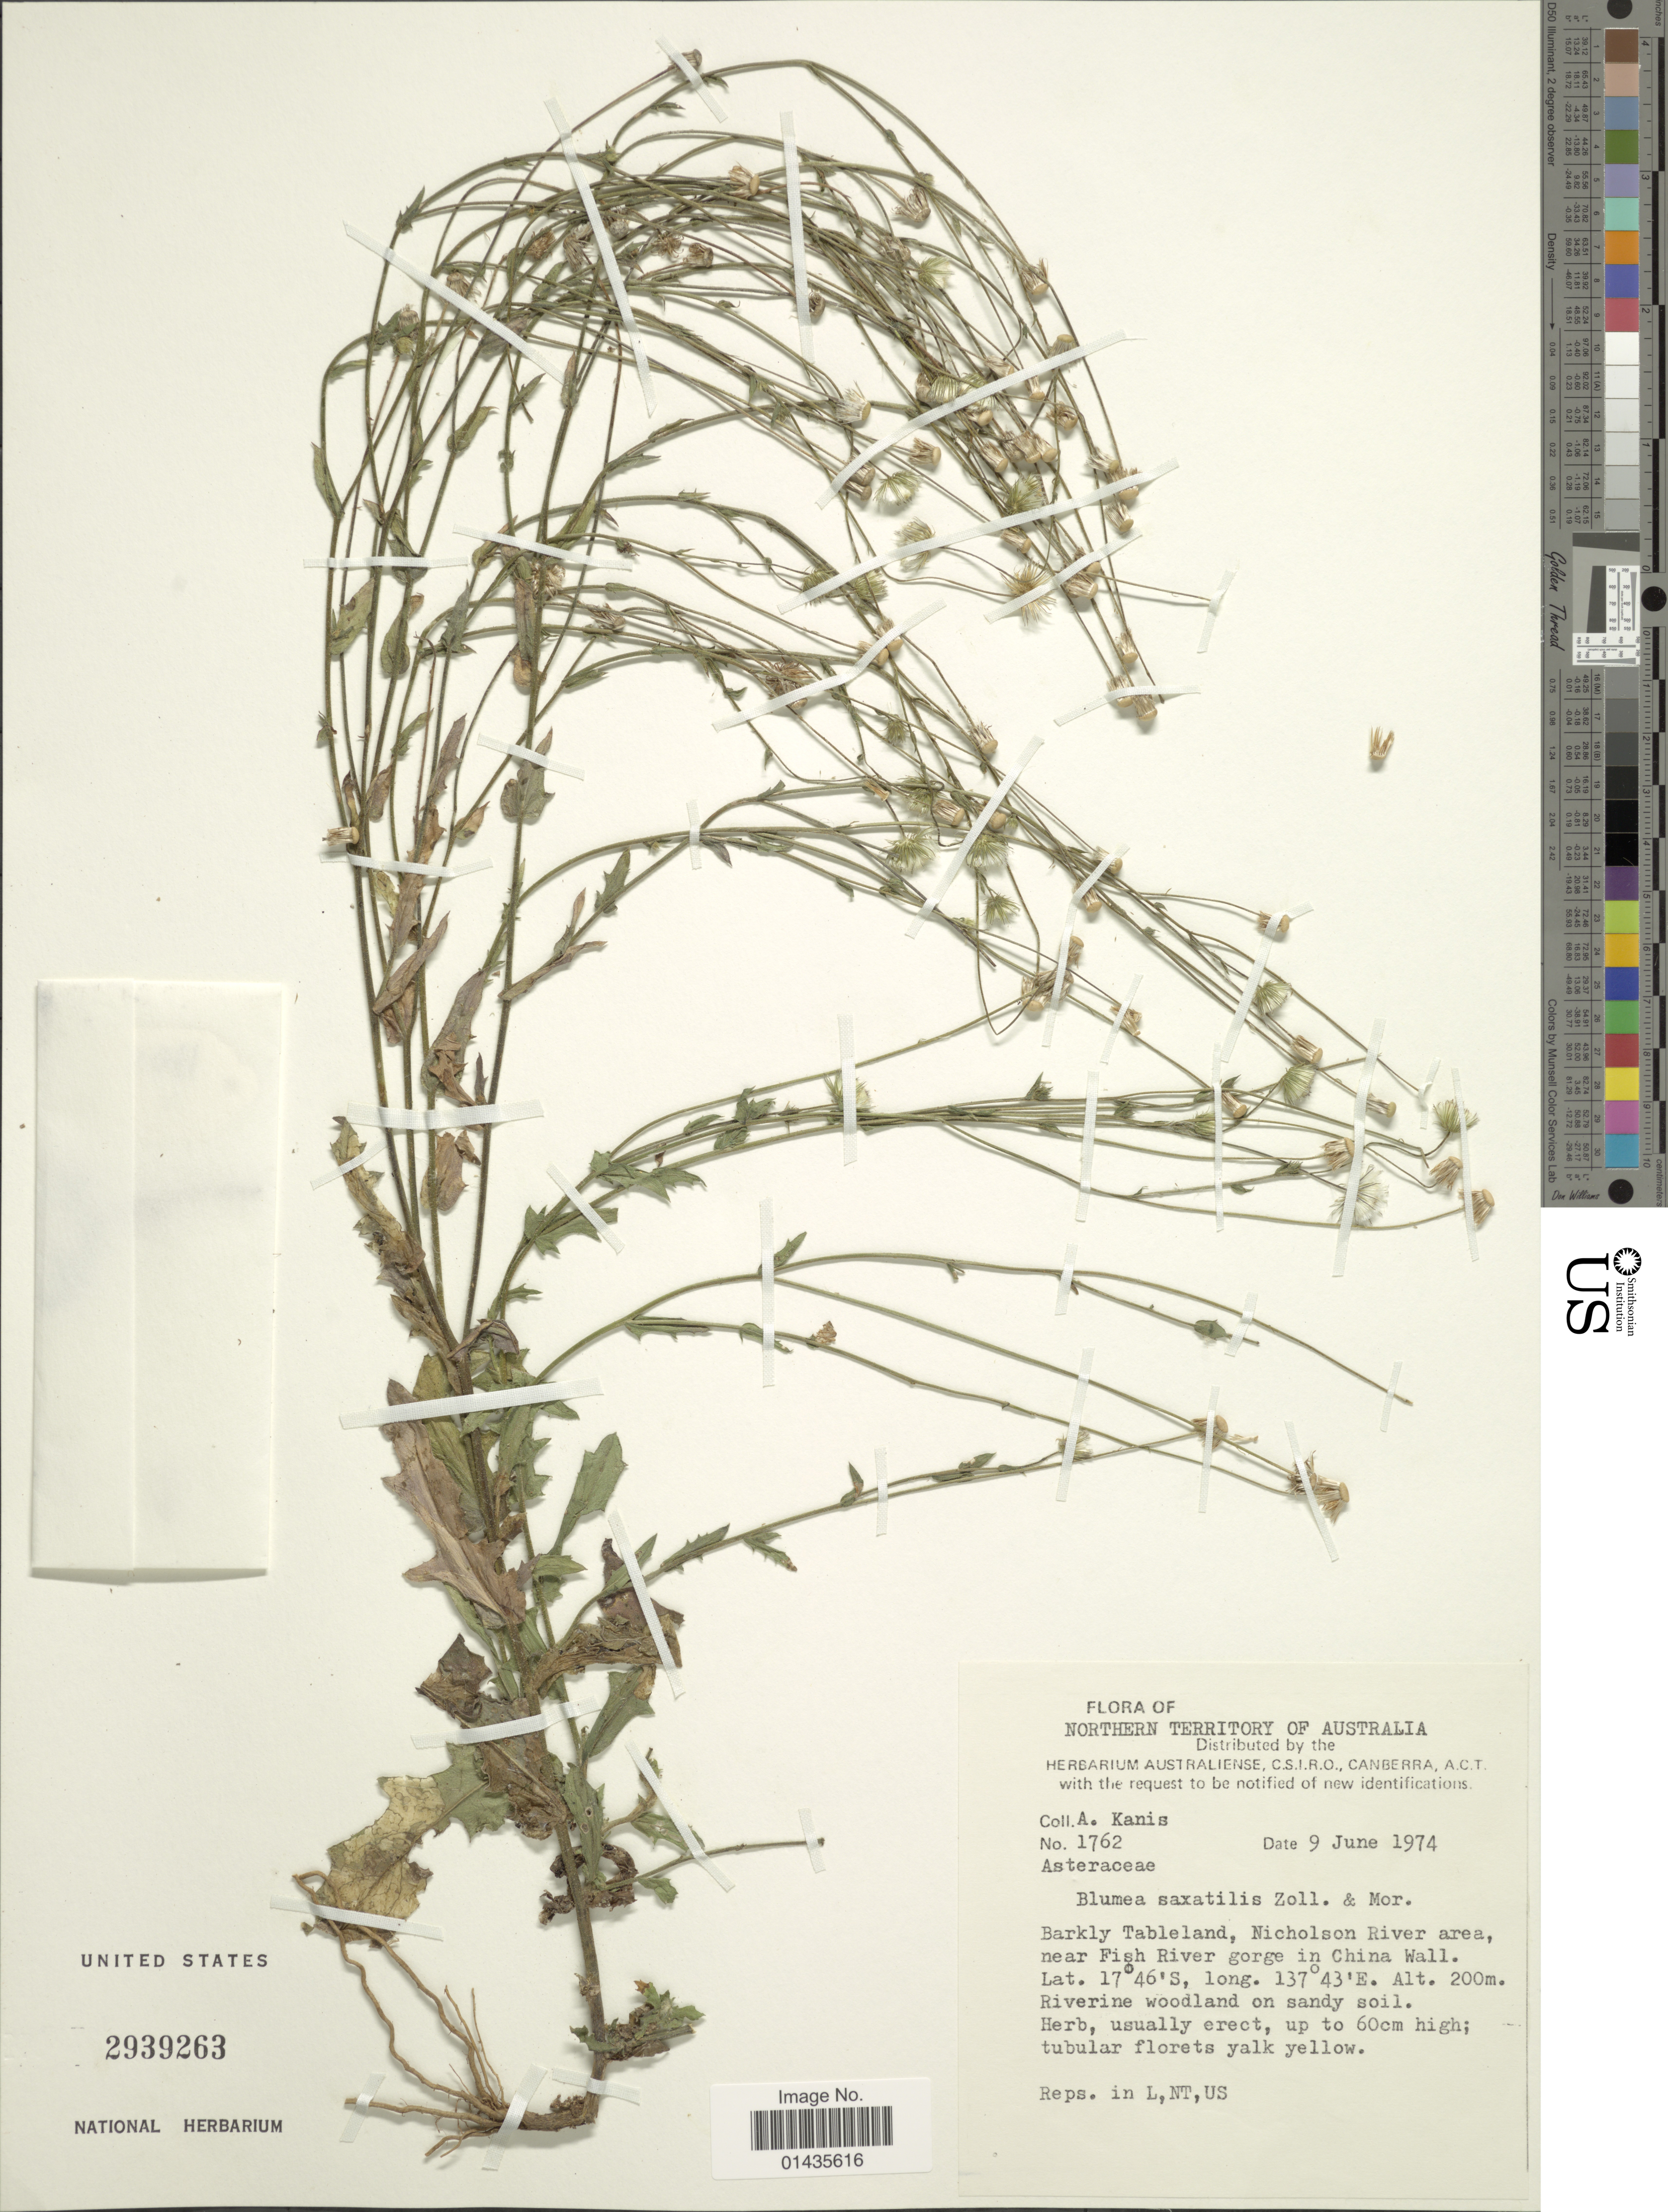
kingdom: Plantae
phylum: Tracheophyta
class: Magnoliopsida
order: Asterales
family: Asteraceae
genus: Blumea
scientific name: Blumea saxatilis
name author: Zoll. & Moritzi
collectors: A. Kanis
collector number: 1762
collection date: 1974-06-09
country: Australia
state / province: Northern Territory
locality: Barkly Tableland, Nicholson River area, near Fish River gorge in China Wall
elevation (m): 200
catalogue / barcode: US 2939263